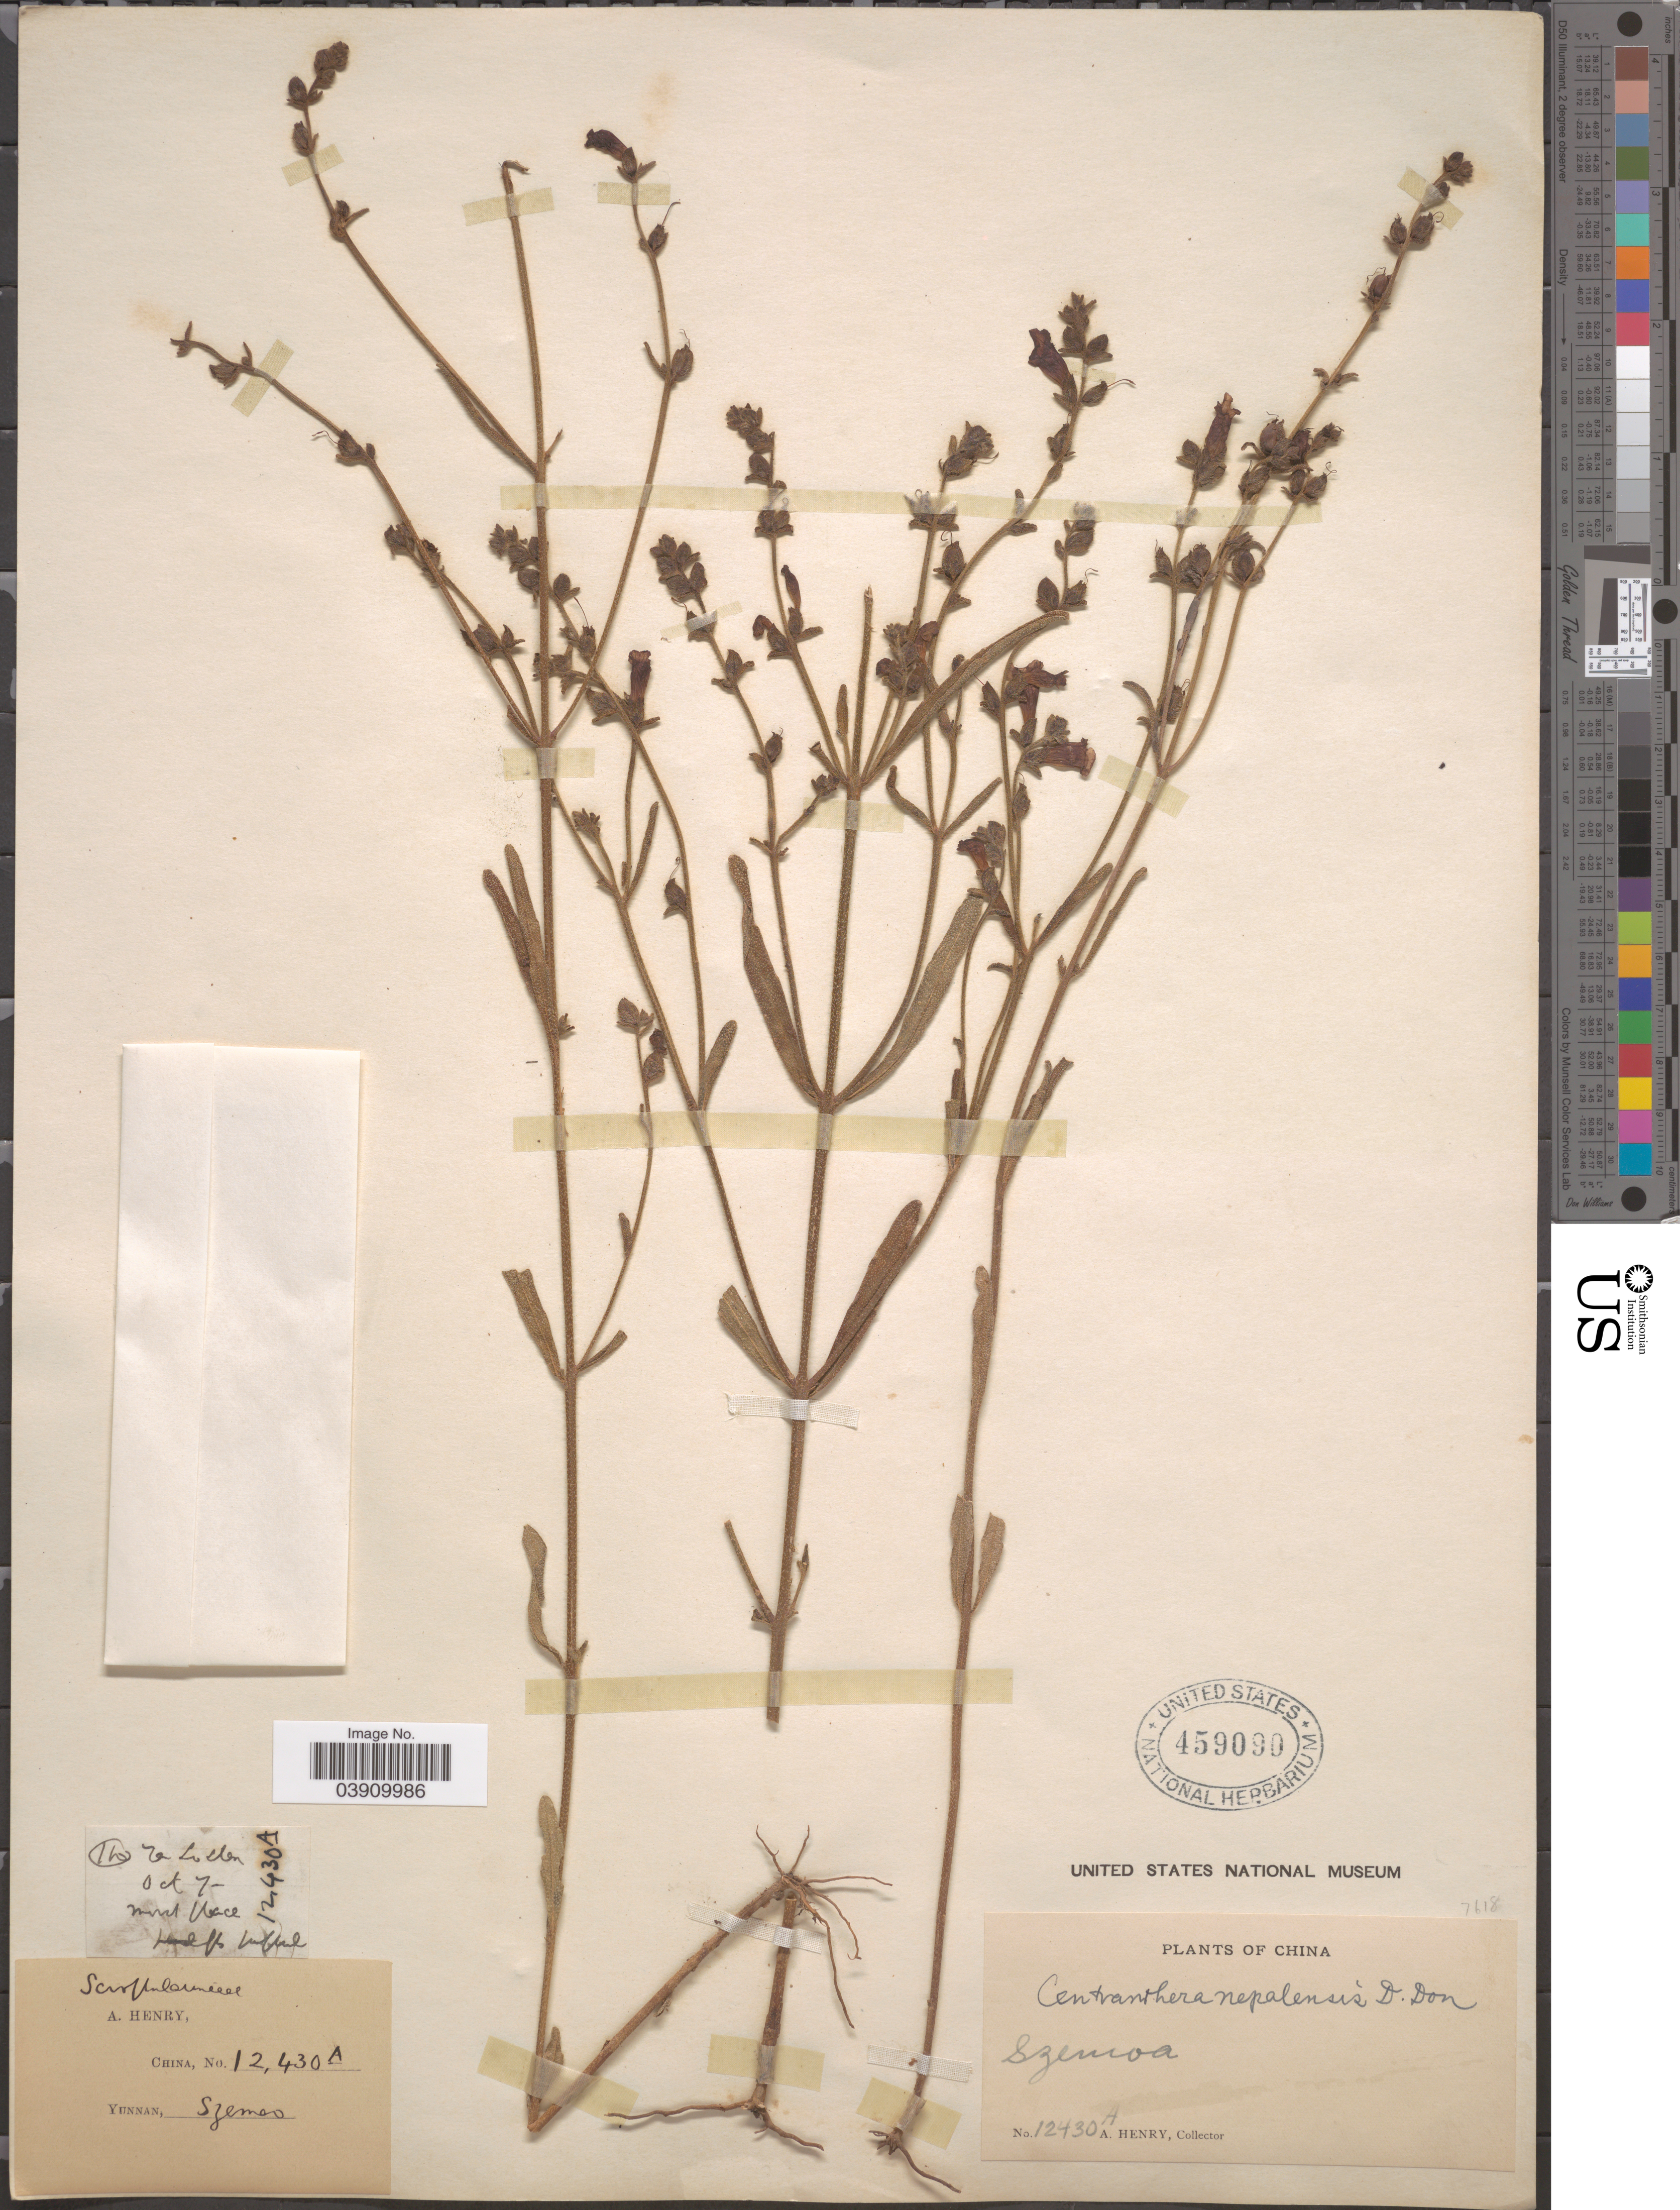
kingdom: Plantae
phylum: Tracheophyta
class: Magnoliopsida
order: Lamiales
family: Orobanchaceae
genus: Centranthera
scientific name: Centranthera nepalensis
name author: D. Don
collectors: A. Henry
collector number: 12430 A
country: China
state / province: Yunnan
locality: Szemoa.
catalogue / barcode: US 459090